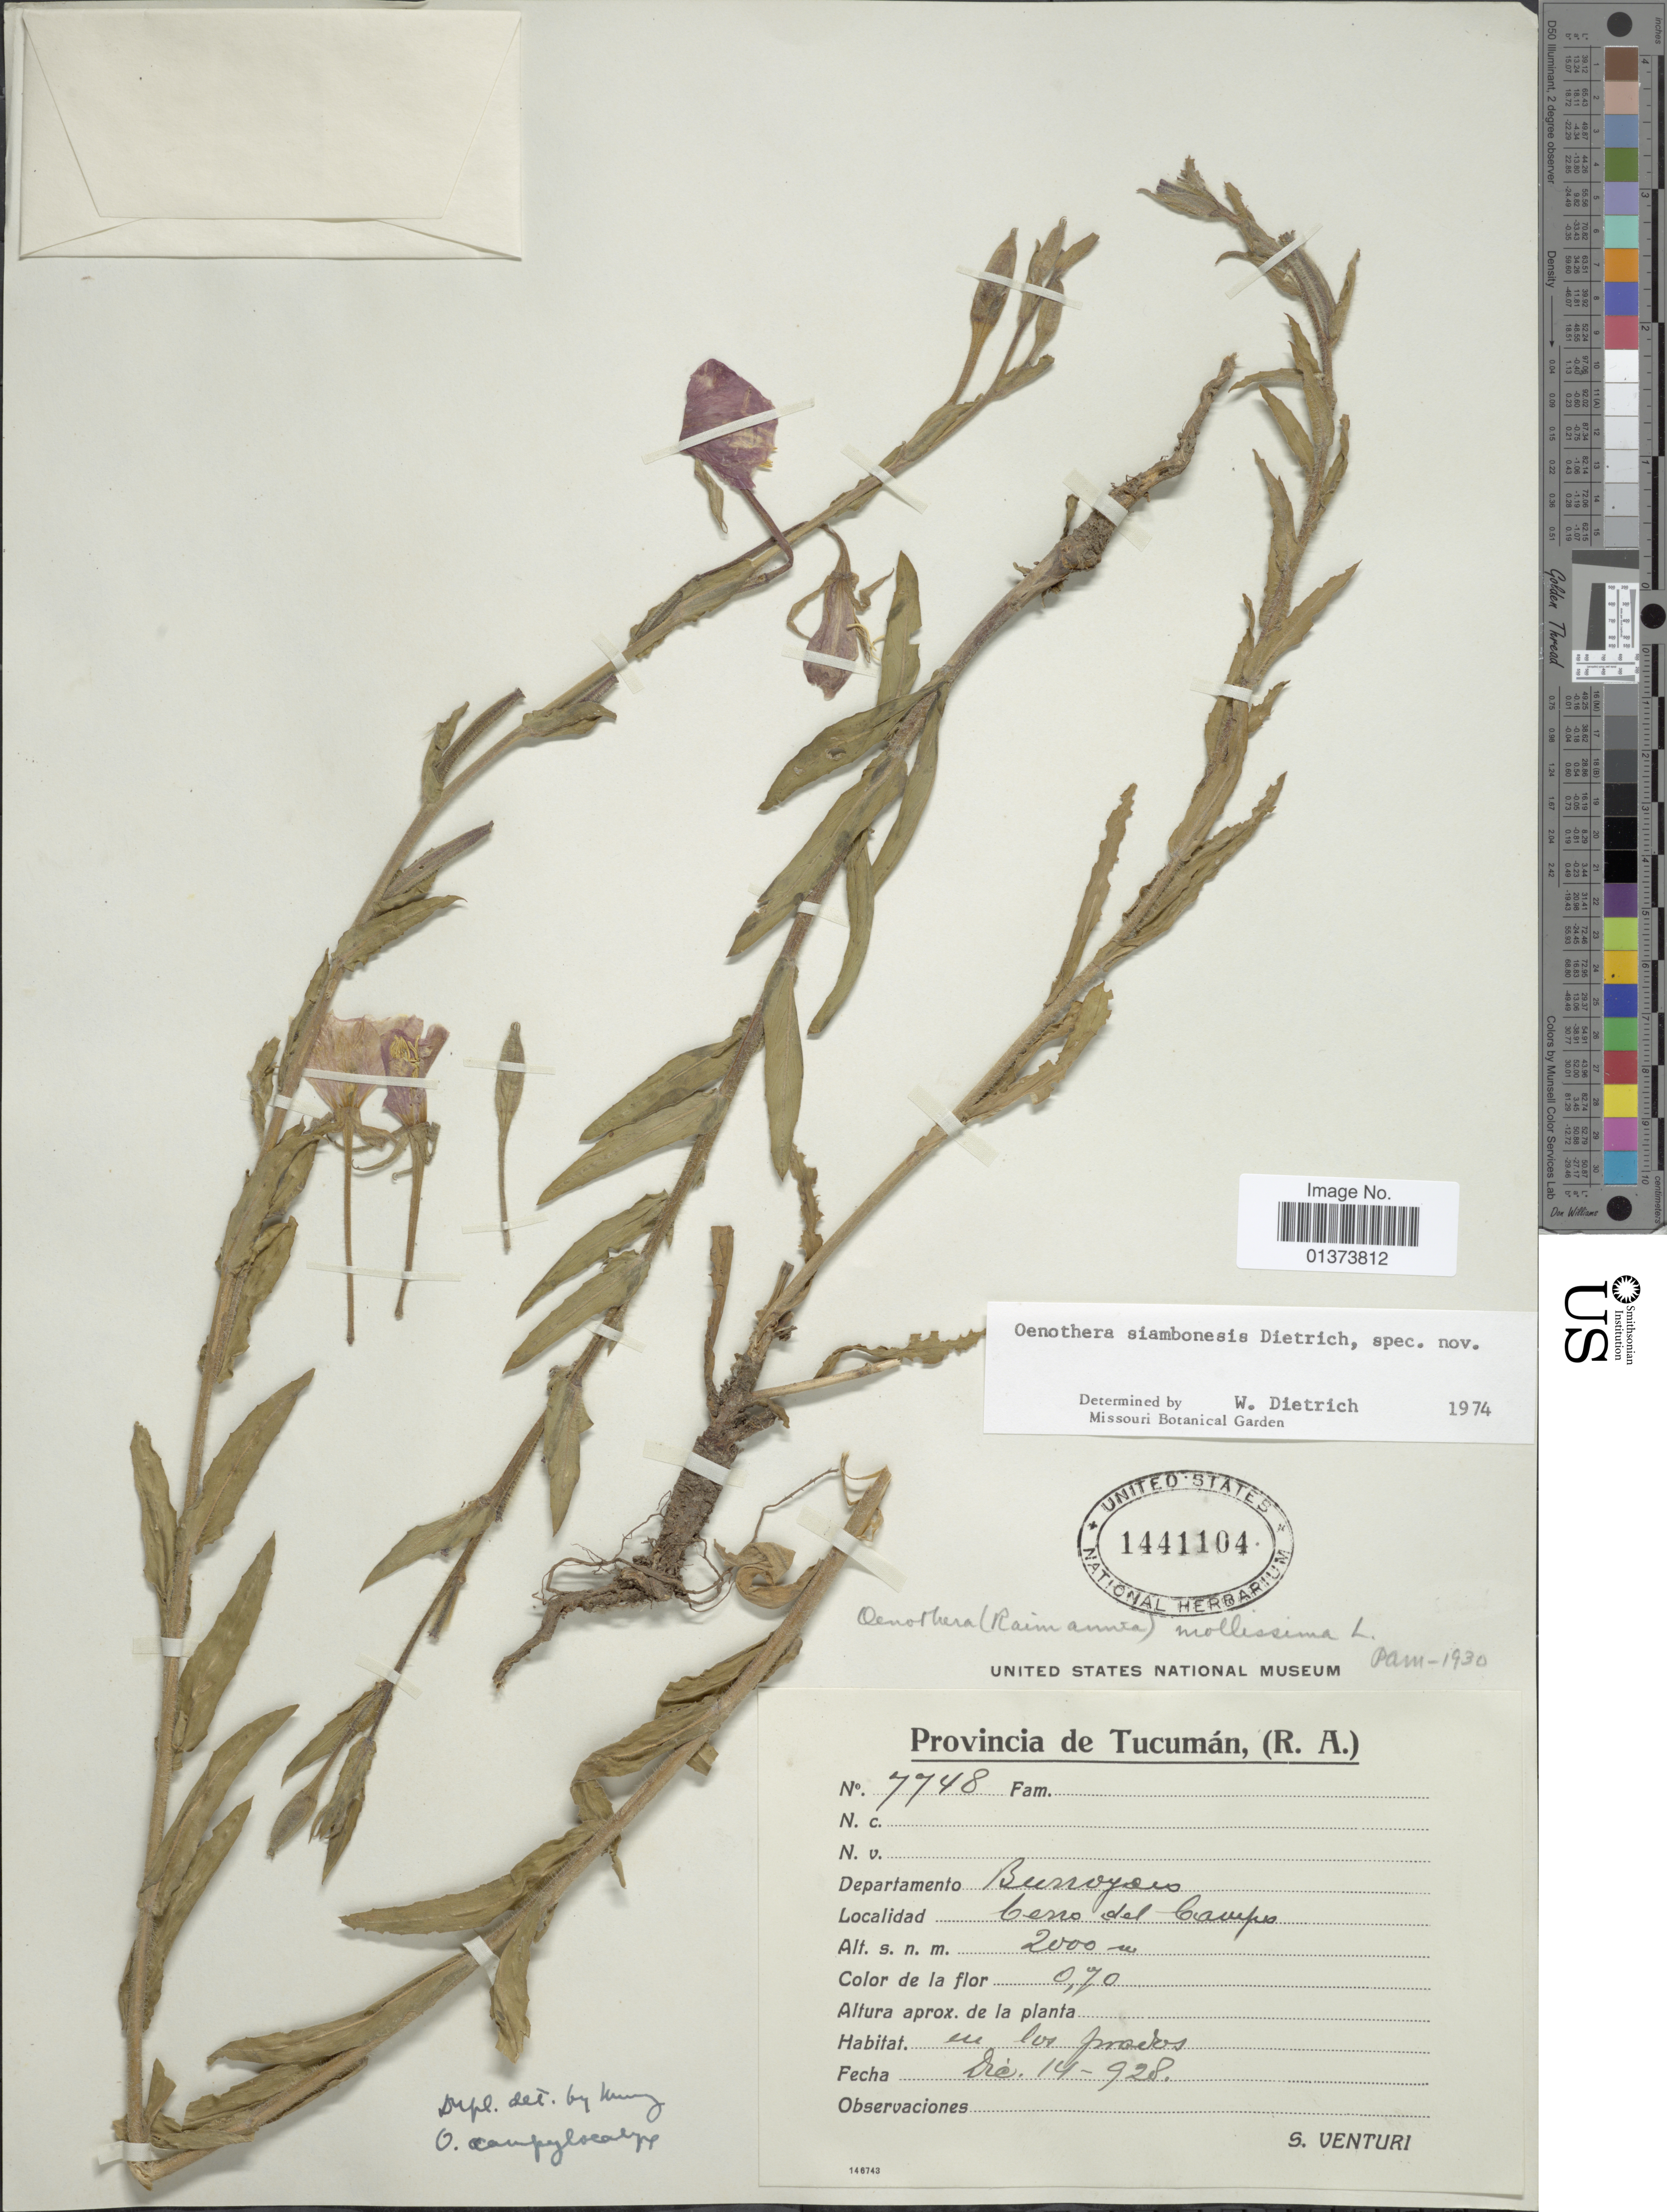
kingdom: Plantae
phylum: Tracheophyta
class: Magnoliopsida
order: Myrtales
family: Onagraceae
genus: Oenothera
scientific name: Oenothera siambonensis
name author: W. Dietr.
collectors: S. Venturi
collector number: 7748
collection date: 1928-12-14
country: Argentina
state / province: Tucuman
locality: Departamento Burruyacu, Cerro del Campo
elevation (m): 2000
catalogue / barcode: US 1441104